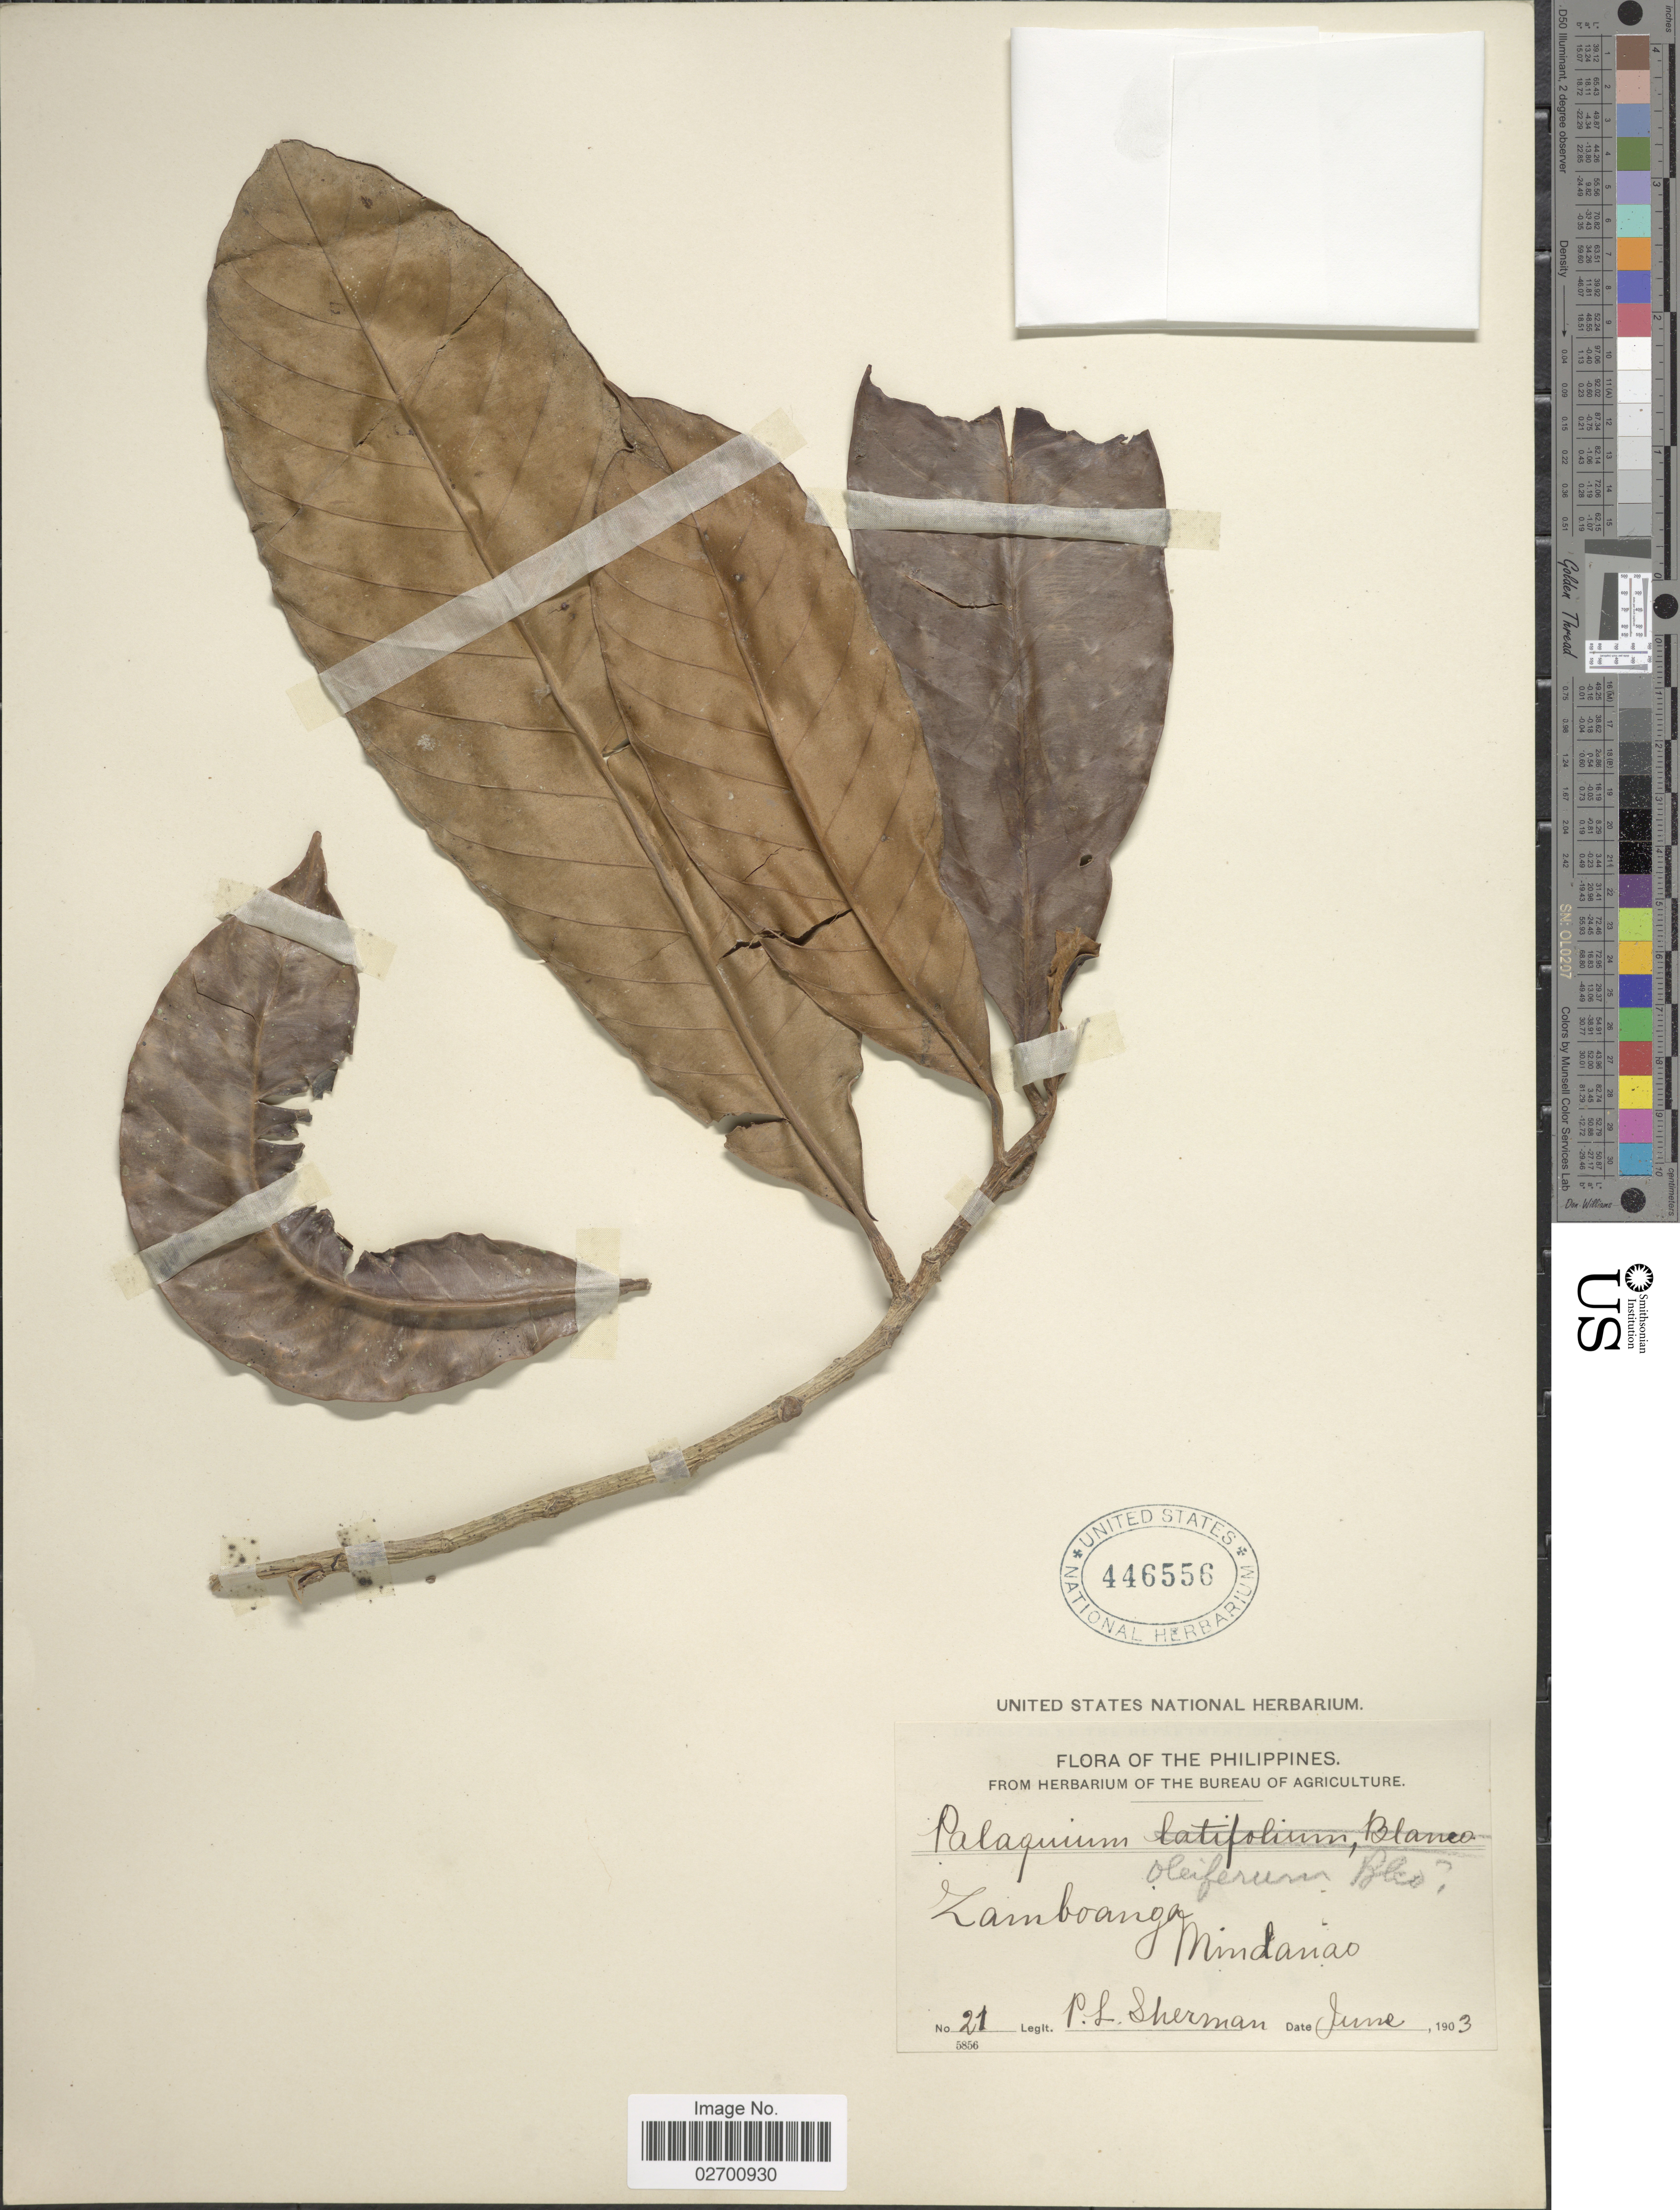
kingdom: Plantae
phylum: Tracheophyta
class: Magnoliopsida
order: Ericales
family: Sapotaceae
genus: Palaquium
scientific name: Palaquium philippense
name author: (Perr.) C.B. Rob.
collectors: P. Sherman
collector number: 21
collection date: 1903-06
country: Philippines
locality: Zamboanga, Mindanao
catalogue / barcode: US 446556